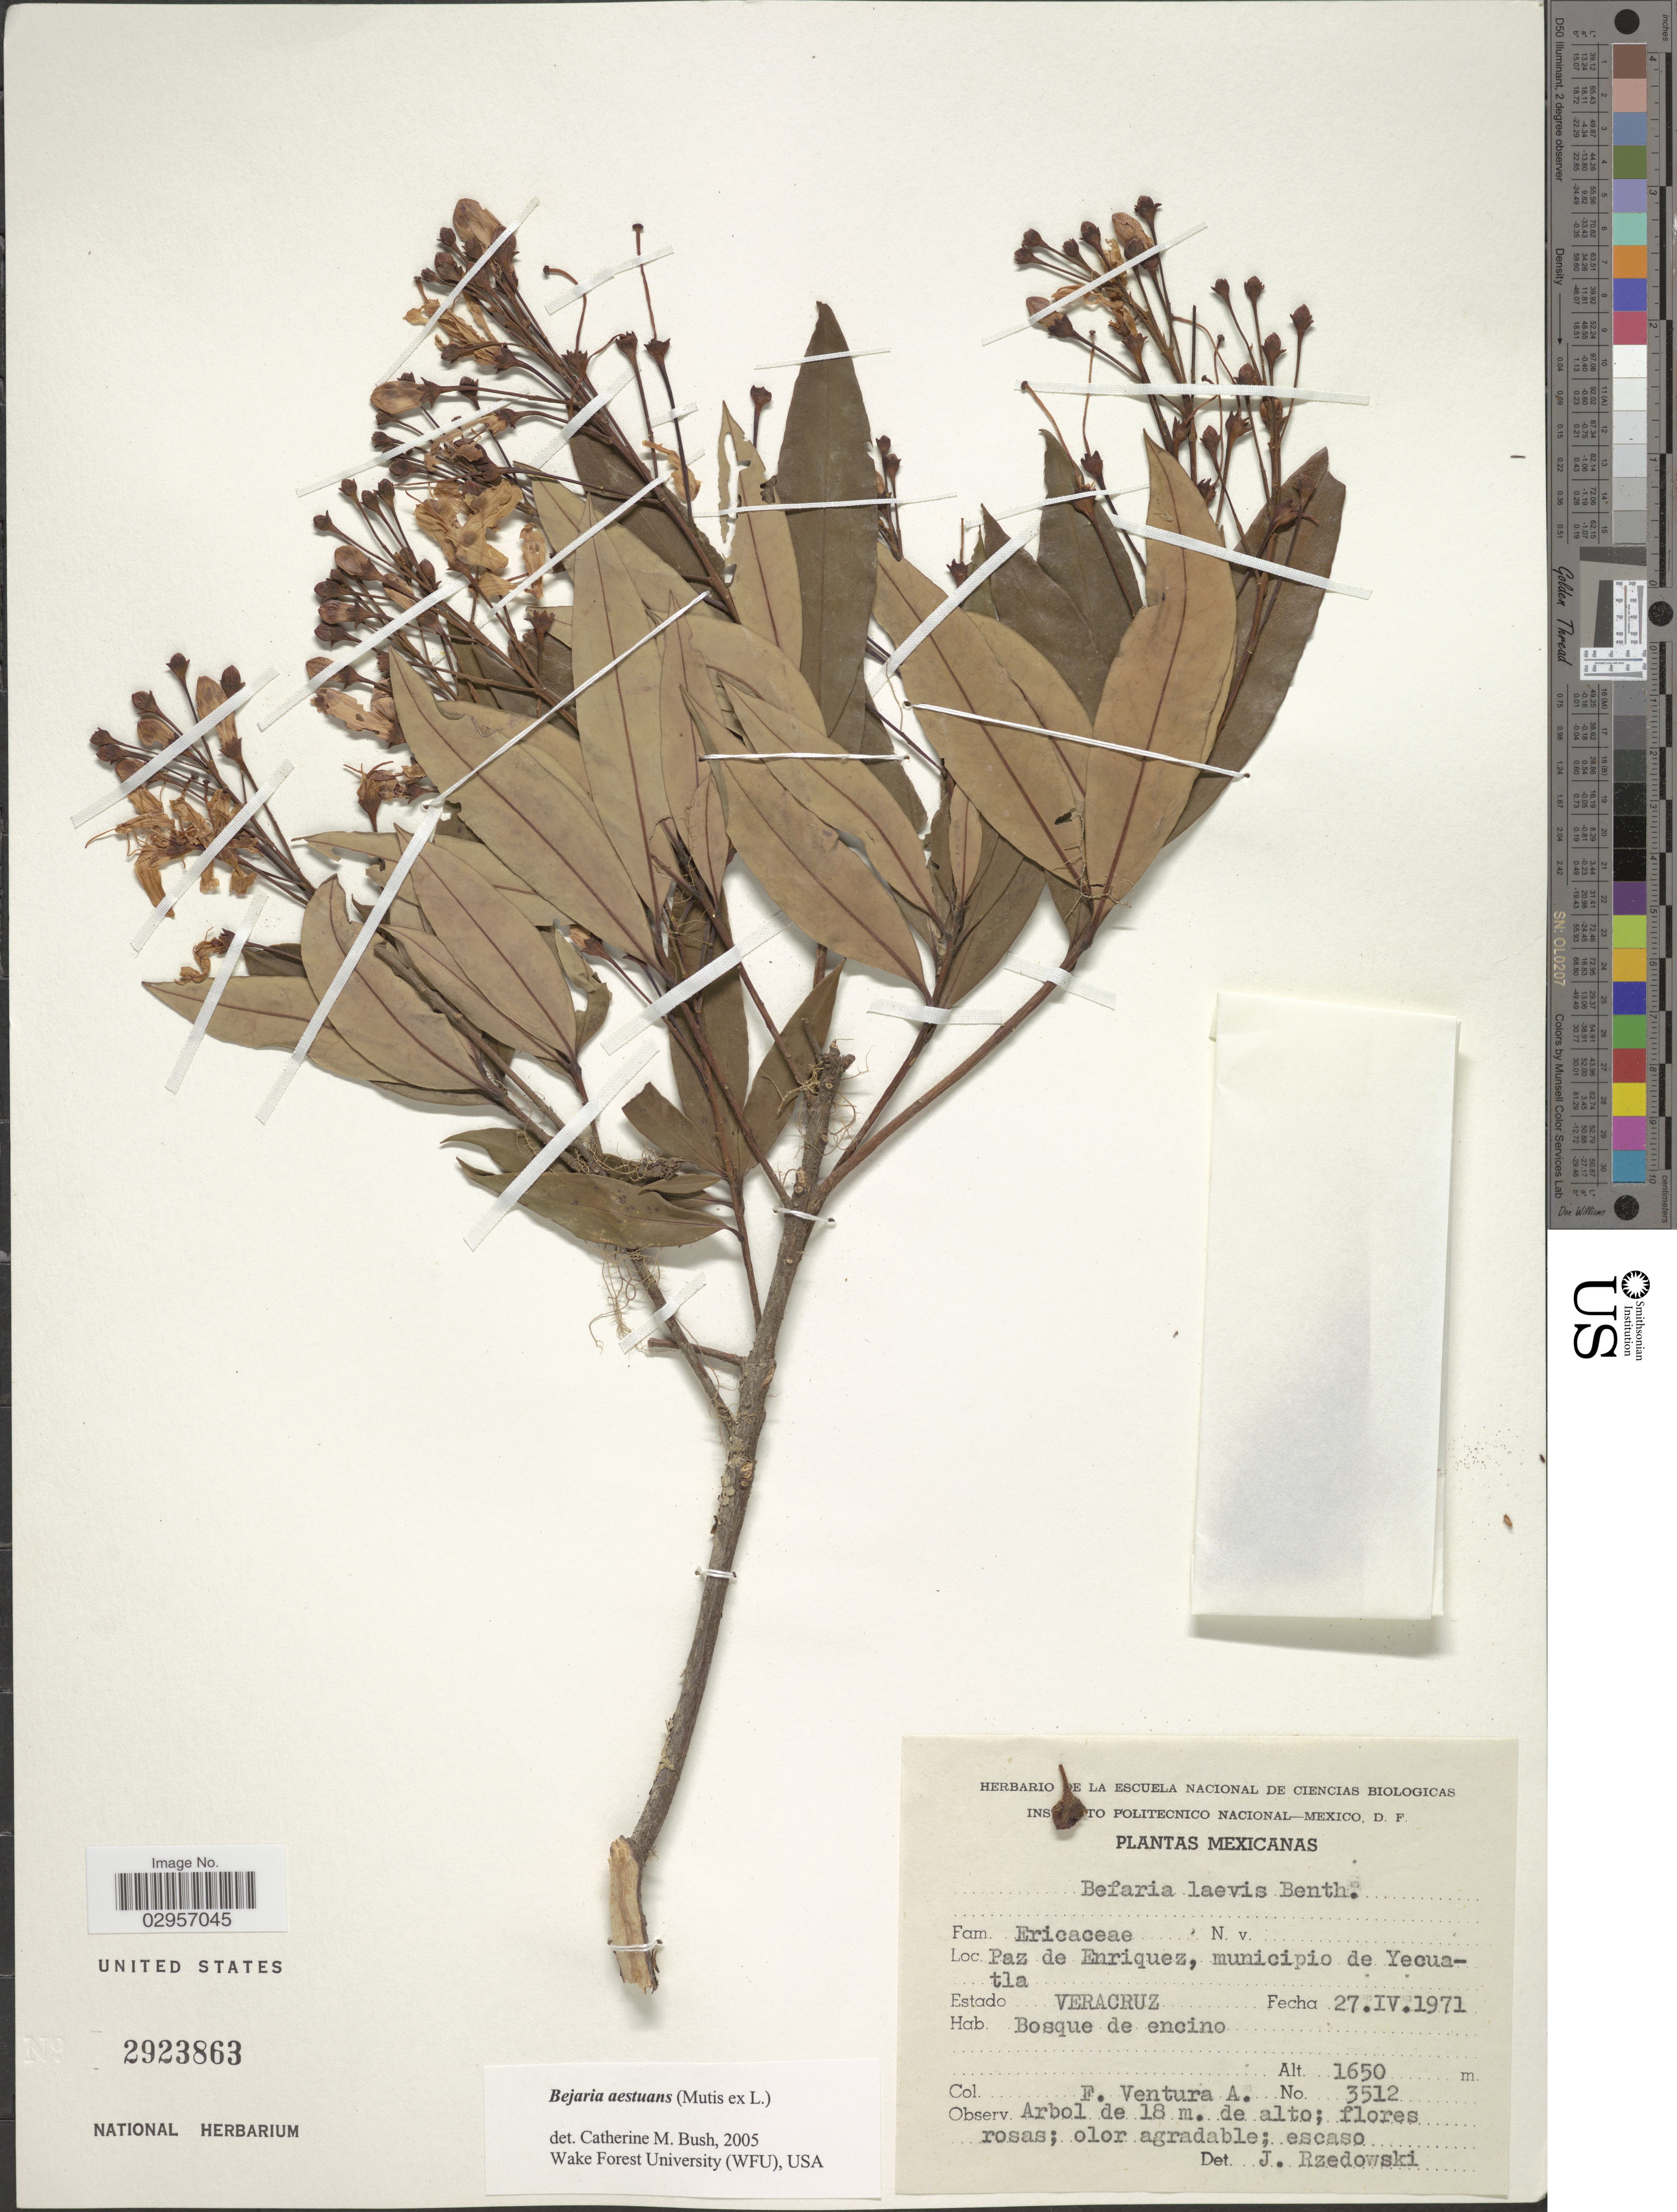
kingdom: Plantae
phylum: Tracheophyta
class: Magnoliopsida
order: Ericales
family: Ericaceae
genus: Befaria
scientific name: Befaria aestuans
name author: Mutis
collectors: F. Ventura A.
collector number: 3512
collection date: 1971-04-27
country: Mexico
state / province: Veracruz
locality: Paz de Enriquez, municipio de Yecuatla.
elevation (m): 1650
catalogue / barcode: US 2923863